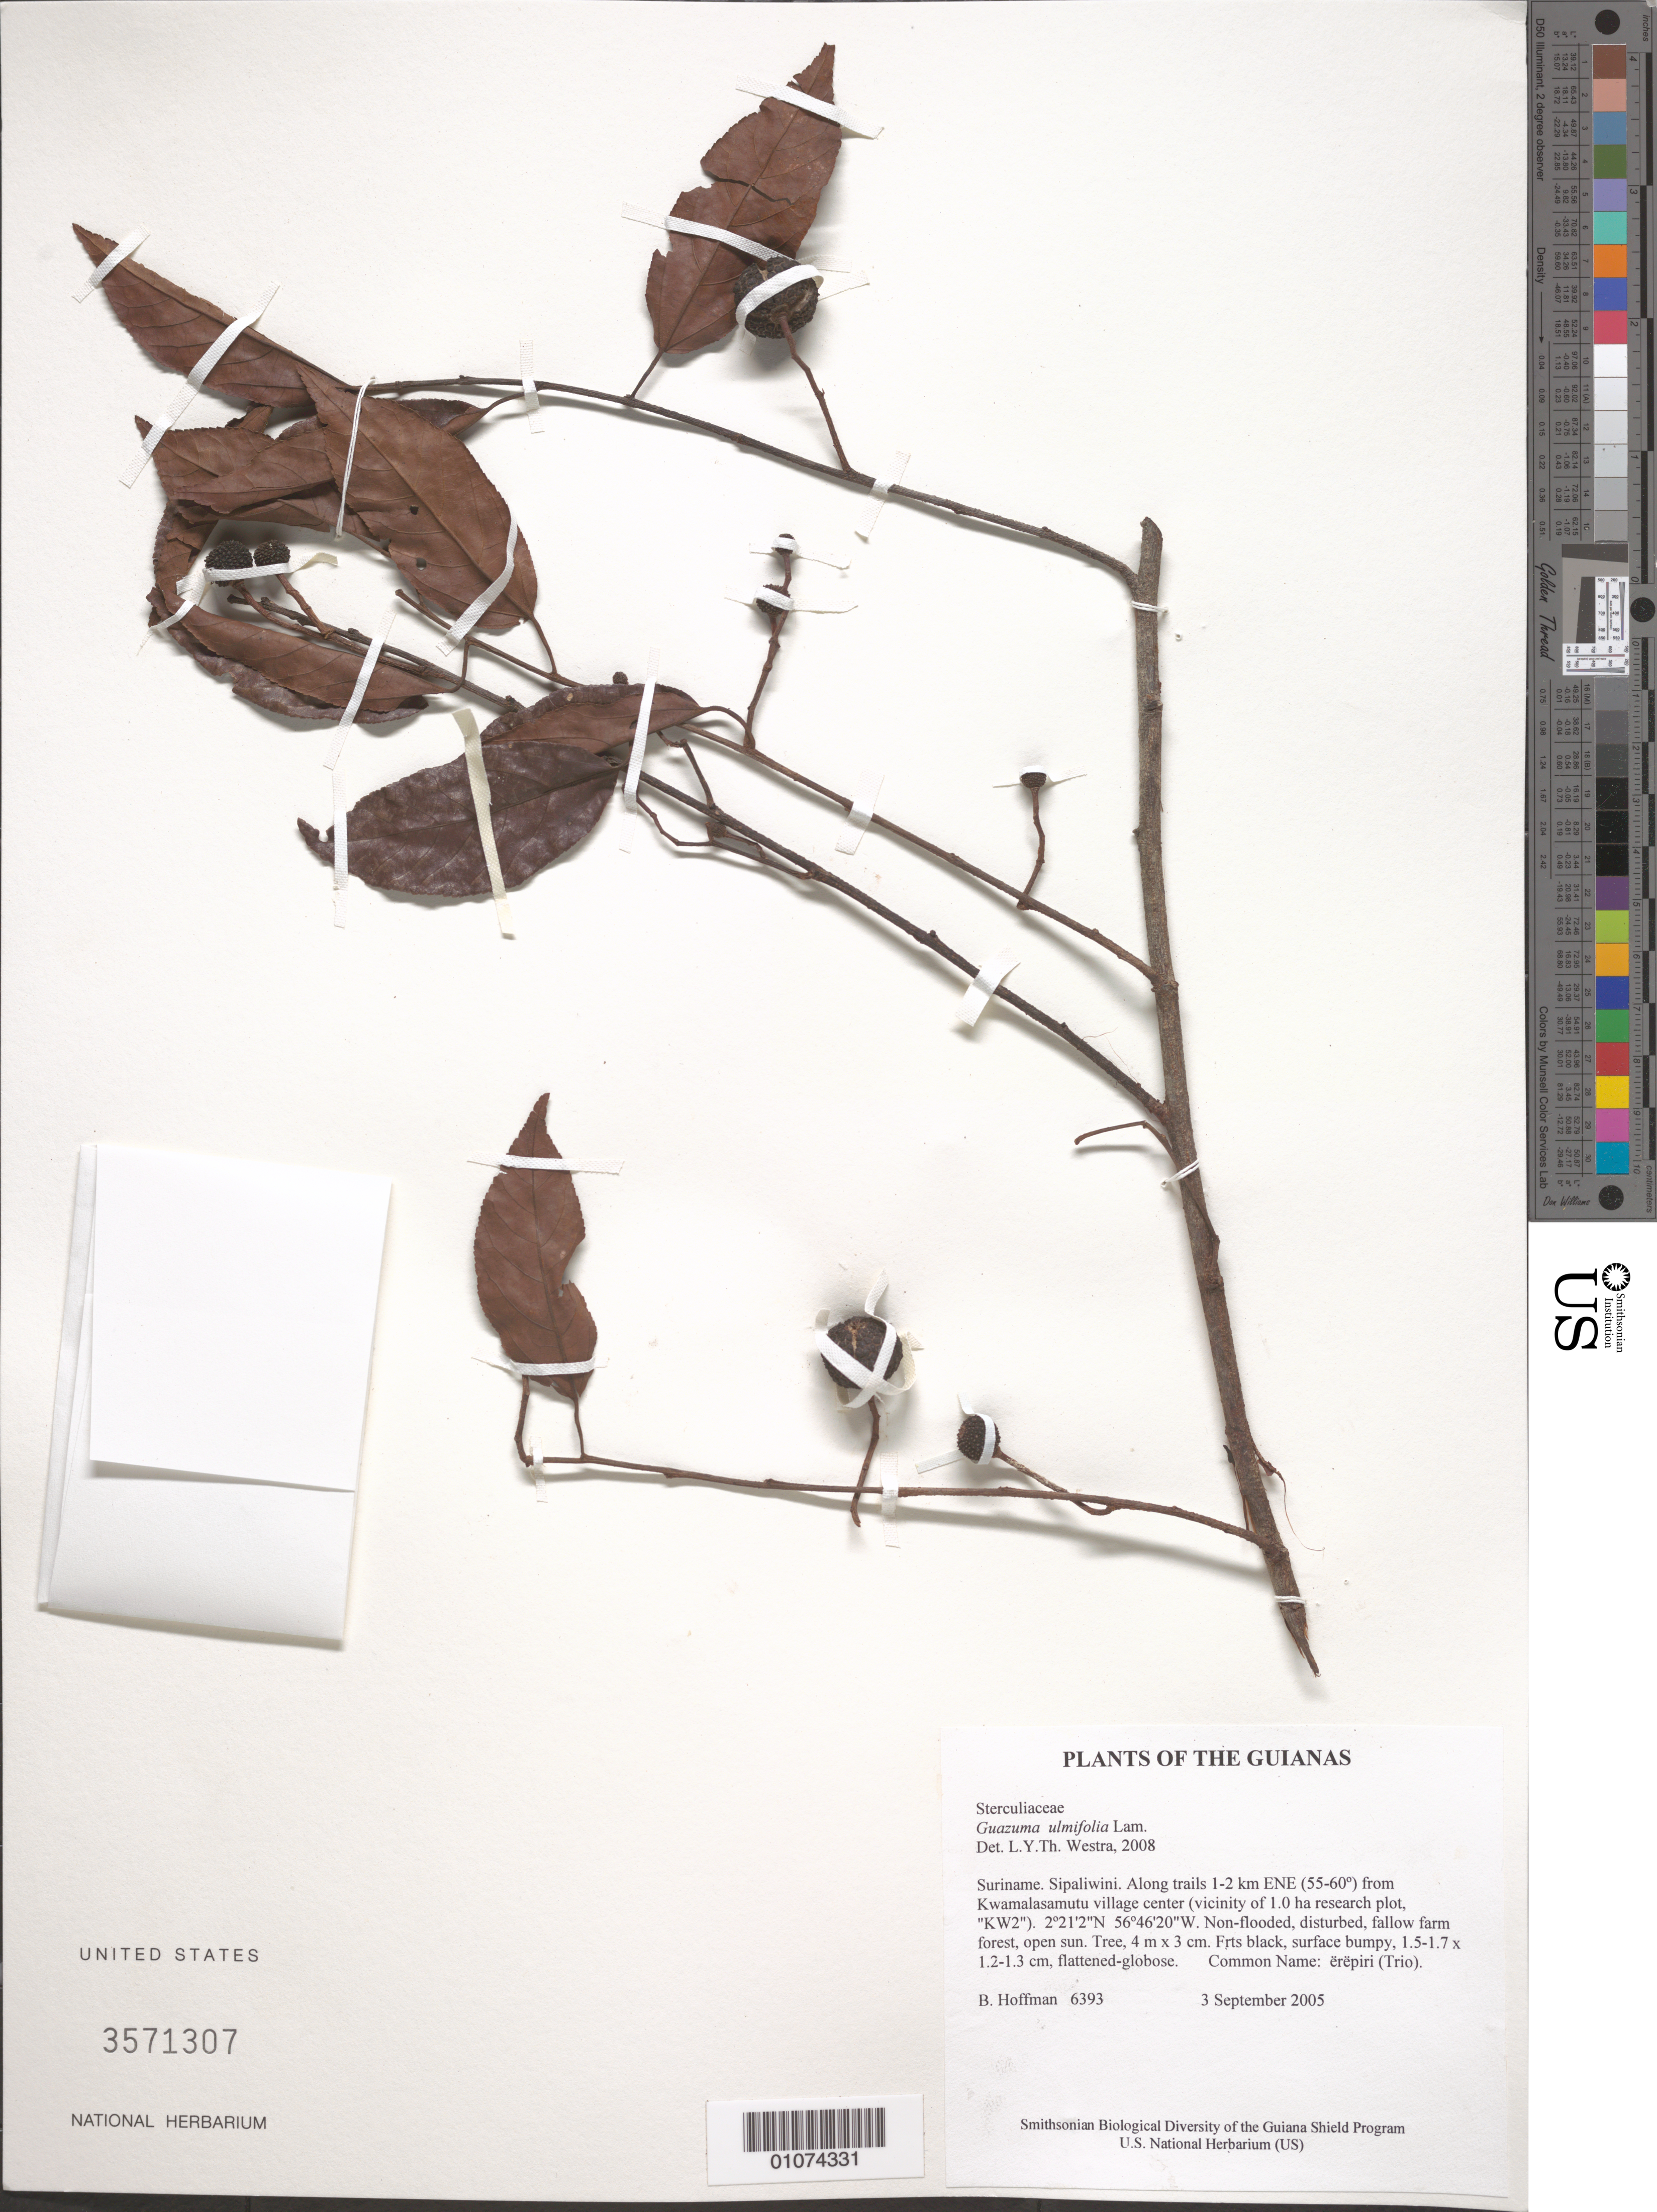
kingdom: Plantae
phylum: Tracheophyta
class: Magnoliopsida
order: Malvales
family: Malvaceae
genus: Guazuma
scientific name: Guazuma ulmifolia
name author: Lam.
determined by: Westra, L. Y. T., (U), Nationaal Herbarium Nederland, Utrecht University branch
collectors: B. Hoffman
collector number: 6393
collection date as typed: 3 September 2005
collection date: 2005-09-03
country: Suriname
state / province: Sipaliwini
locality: Along trails 1-2 km ENE (55-60º) from Kwamalasamutu village center (vicinity of 1.0 ha research plot, "KW2")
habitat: Non-flooded, disturbed, fallow farm forest, open sun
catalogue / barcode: US 3571307